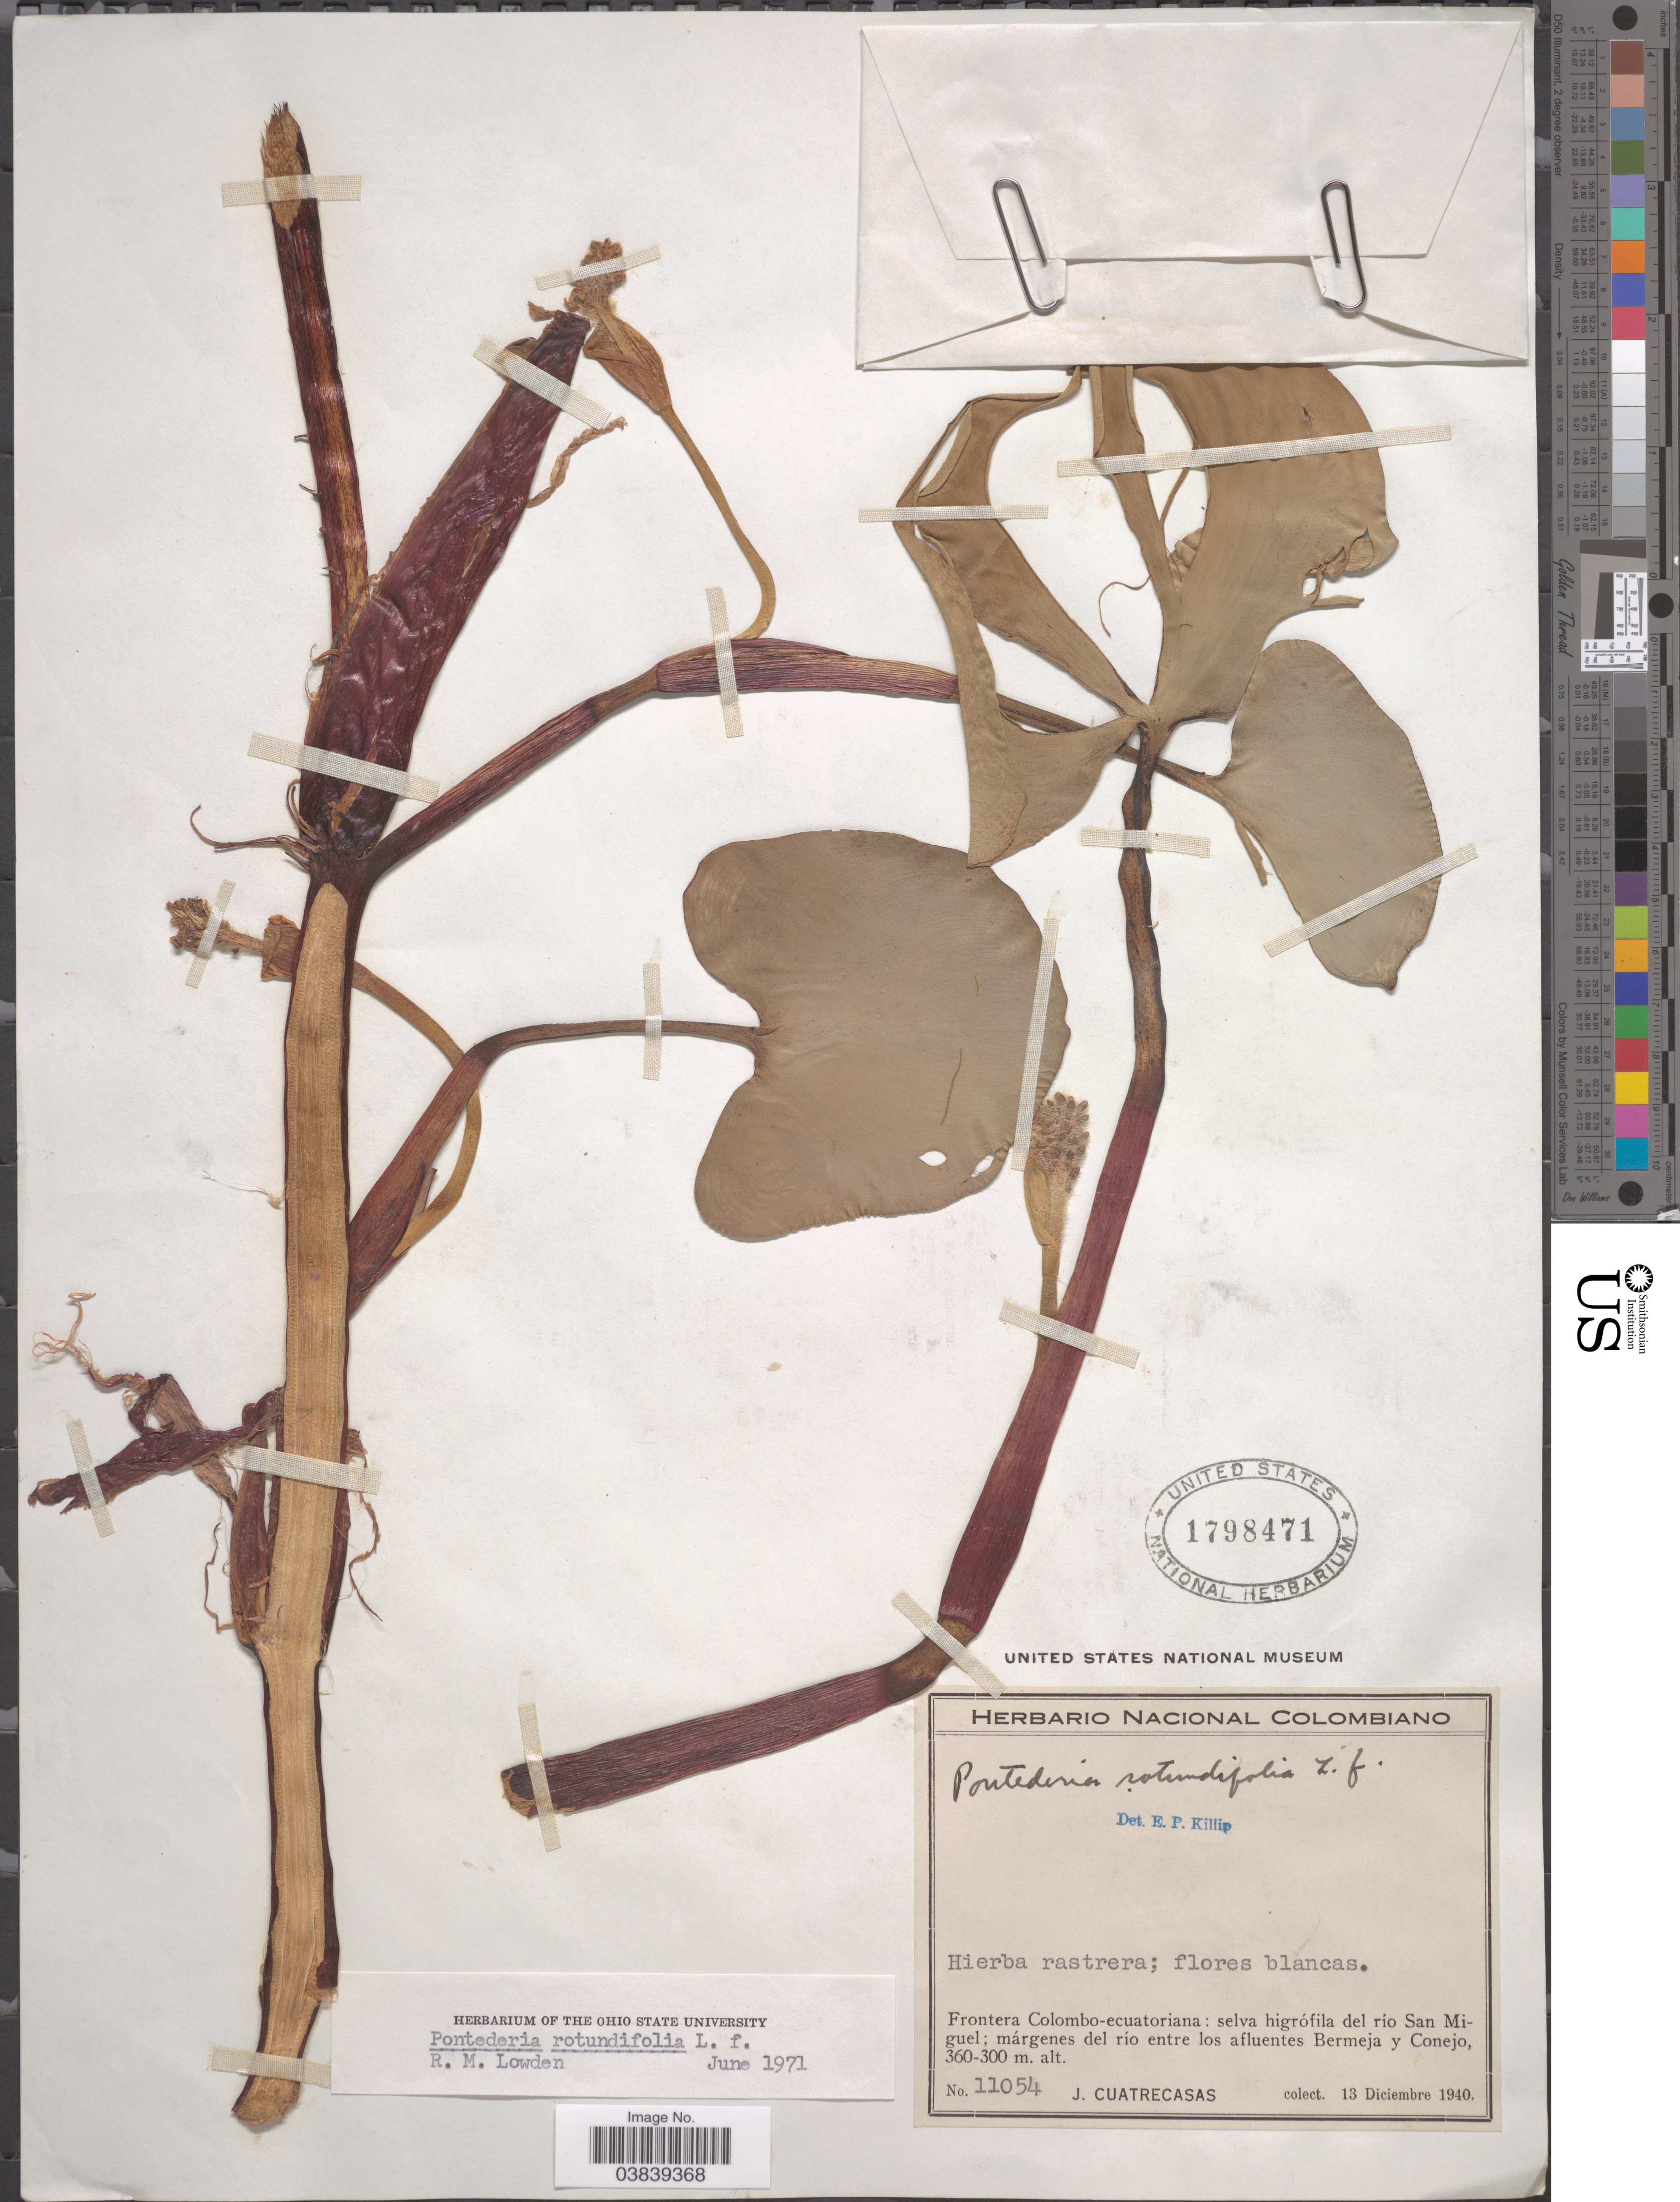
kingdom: Plantae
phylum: Tracheophyta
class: Liliopsida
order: Commelinales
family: Pontederiaceae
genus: Pontederia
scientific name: Pontederia rotundifolia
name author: L. f.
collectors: J. Cuatrecasas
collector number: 11054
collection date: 1940-12-13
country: Colombia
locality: Frontera Colombo-ecuatoriana: selva higrófila del río San Miguel; márgenes del río entre los afluentes Bermeja y Conejo.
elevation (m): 300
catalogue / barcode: US 1798471